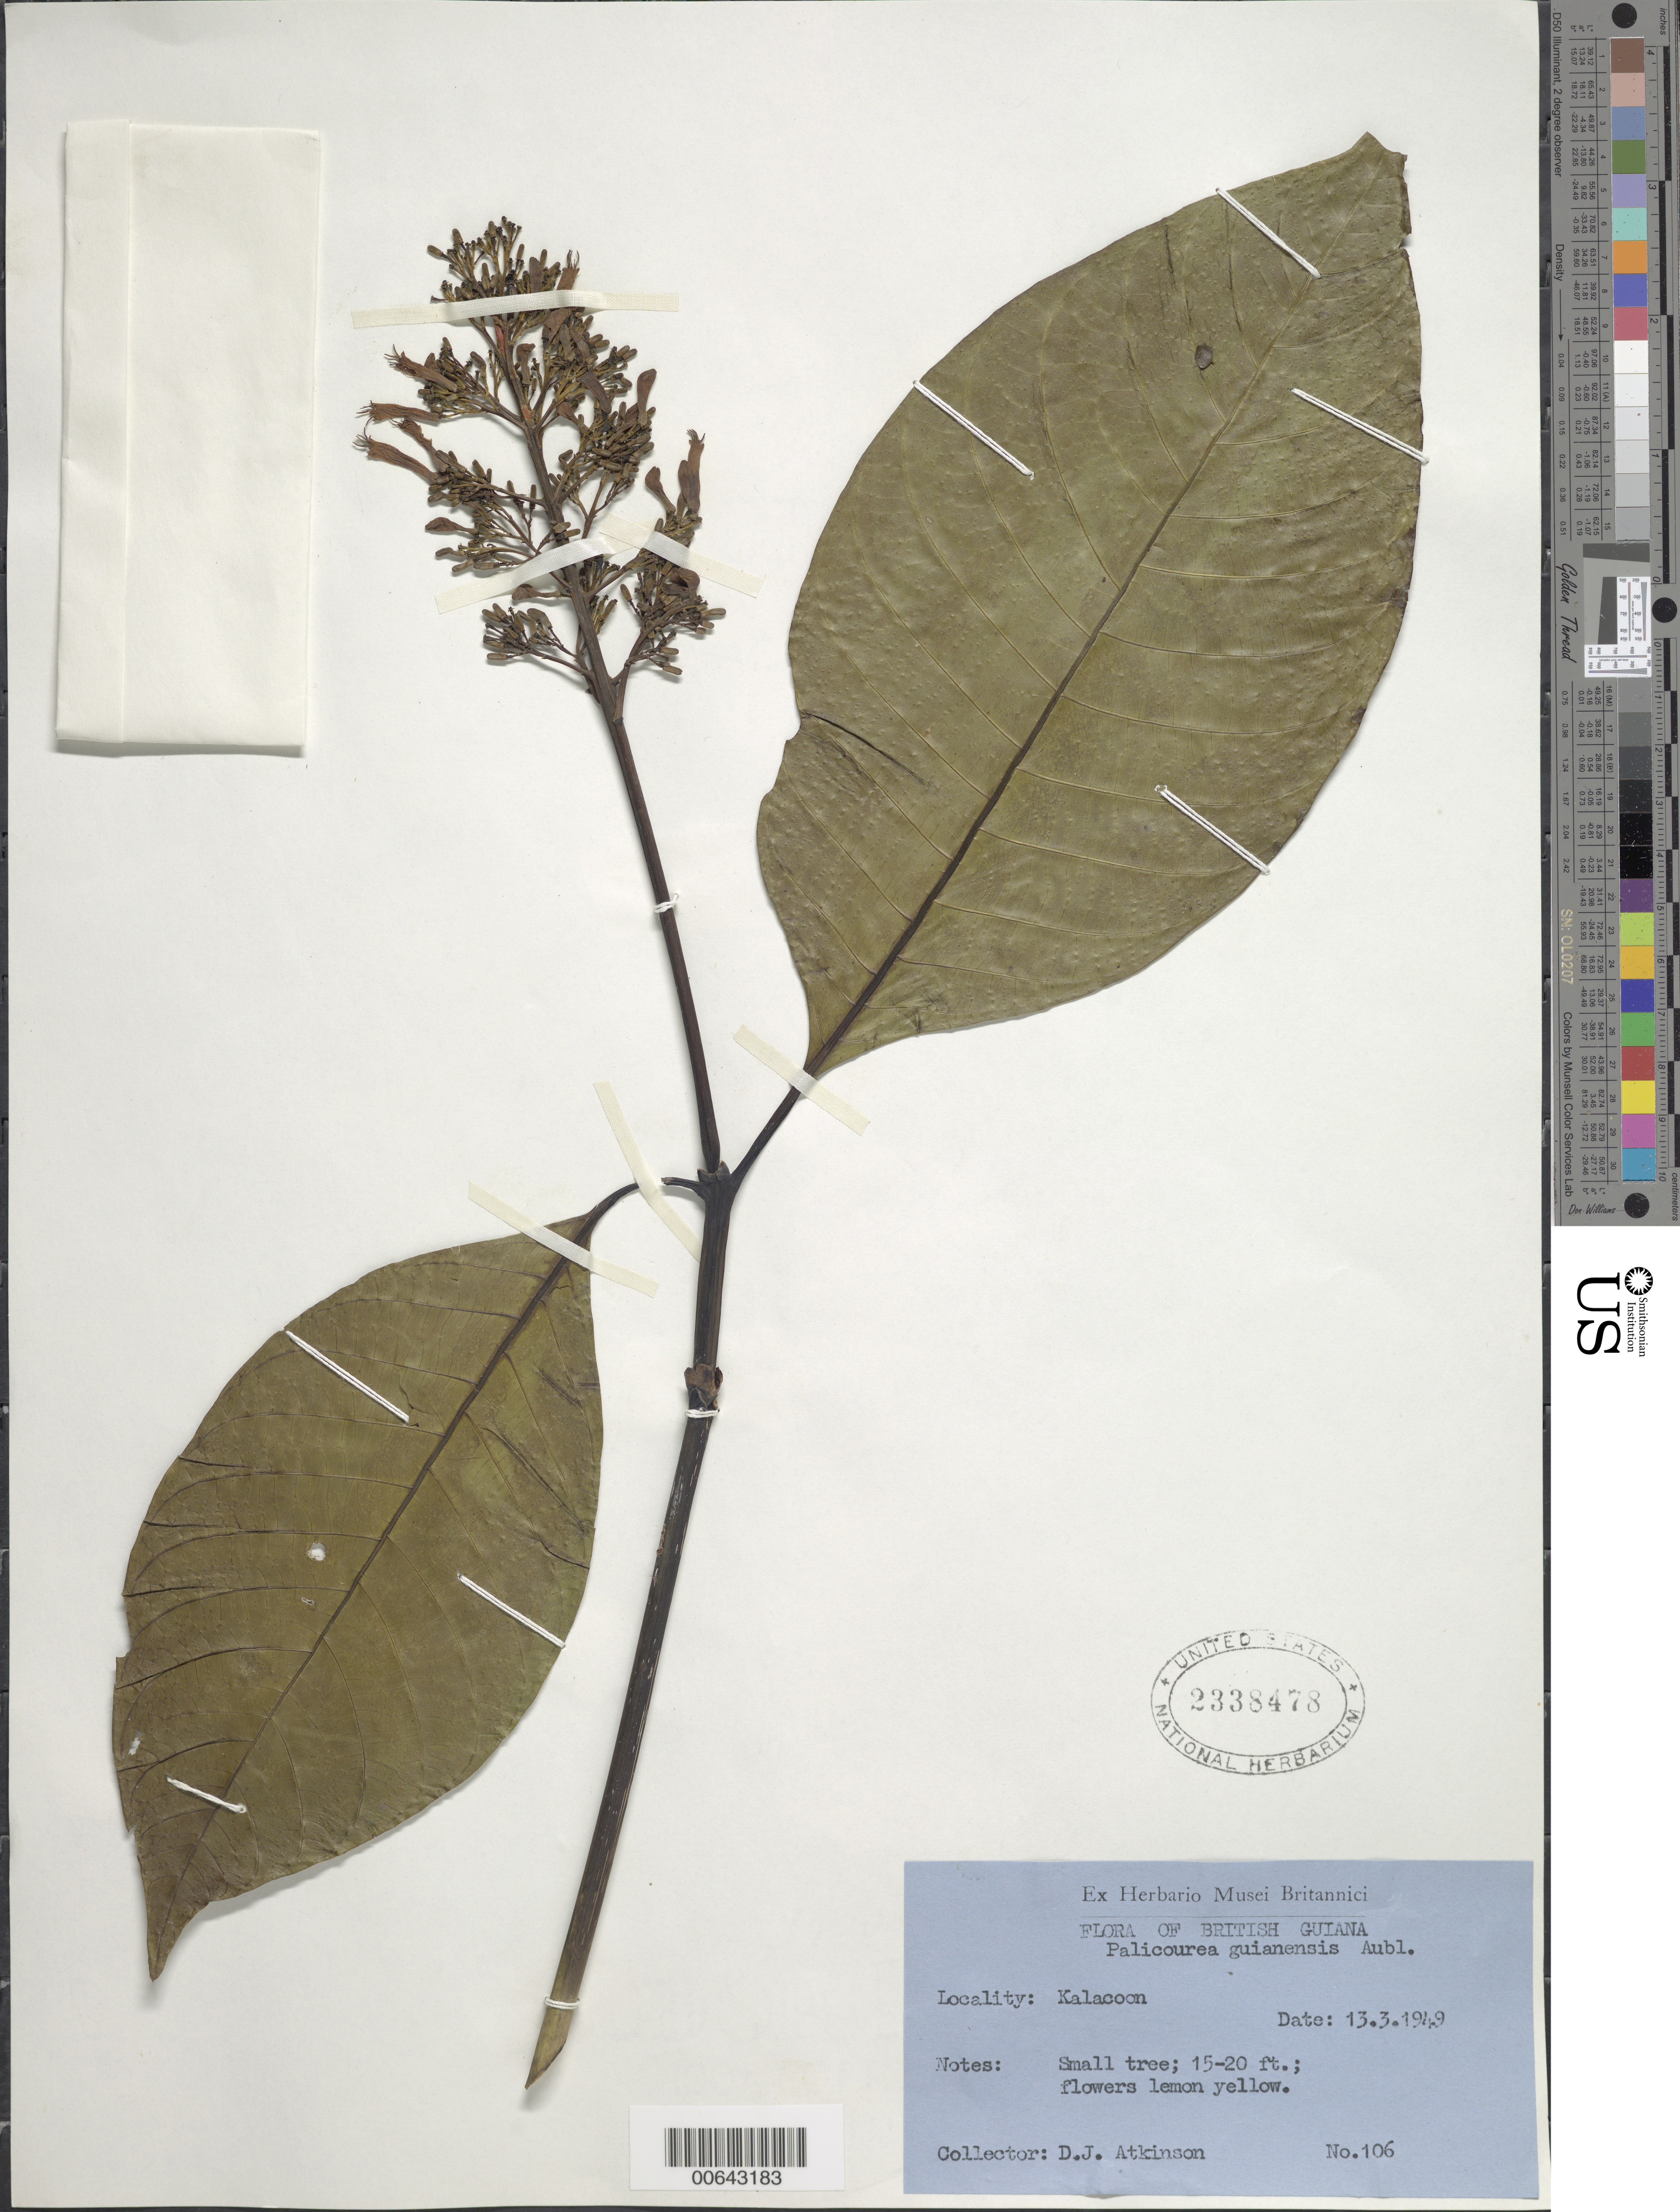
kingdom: Plantae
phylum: Tracheophyta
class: Magnoliopsida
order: Gentianales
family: Rubiaceae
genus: Palicourea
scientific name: Palicourea guianensis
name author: Aubl.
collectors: D. Atkinson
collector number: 106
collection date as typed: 13-Mar-49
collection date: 1949-03-13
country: Guyana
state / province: Cuyuni-Mazaruni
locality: Kalakun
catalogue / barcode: US 2338478